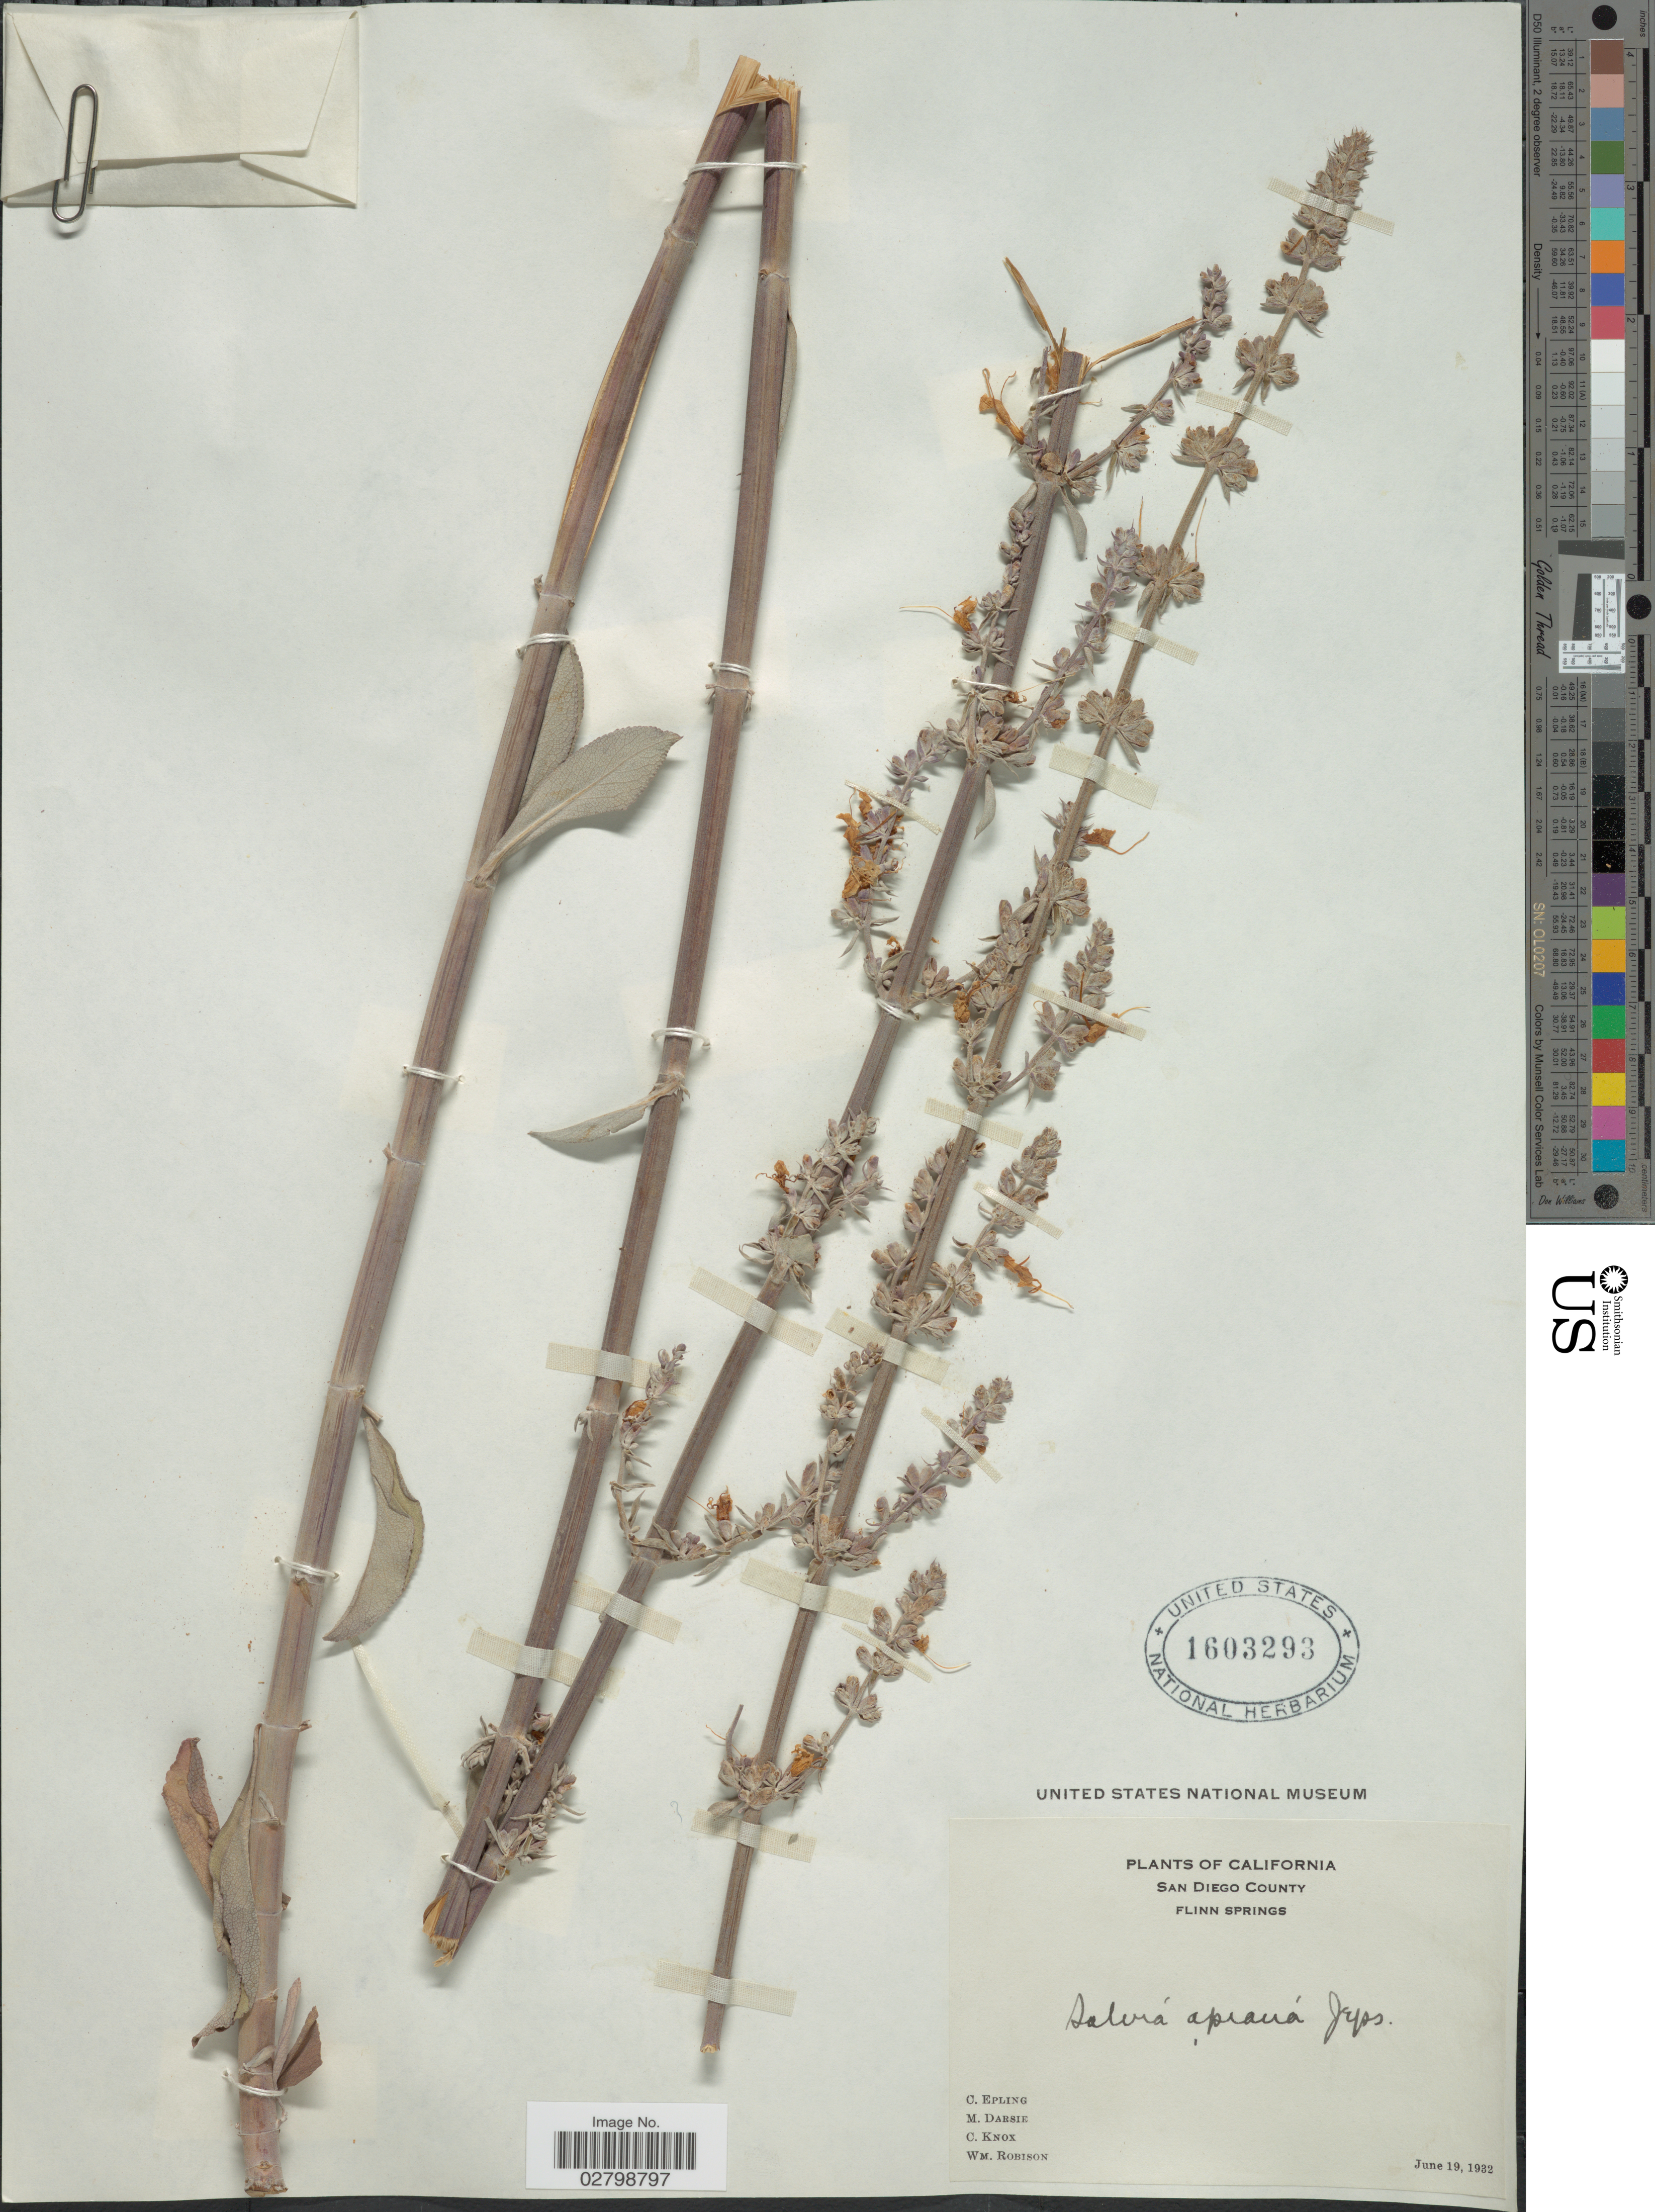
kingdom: Plantae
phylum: Tracheophyta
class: Magnoliopsida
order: Lamiales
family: Lamiaceae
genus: Salvia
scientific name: Salvia apiana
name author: Jeps.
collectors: C. C. Epling, M. Darsie, C. Knox & W. Robison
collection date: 1932-06-19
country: United States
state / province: California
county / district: San Diego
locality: San Diego County, Flinn Springs.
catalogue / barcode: US 1603293